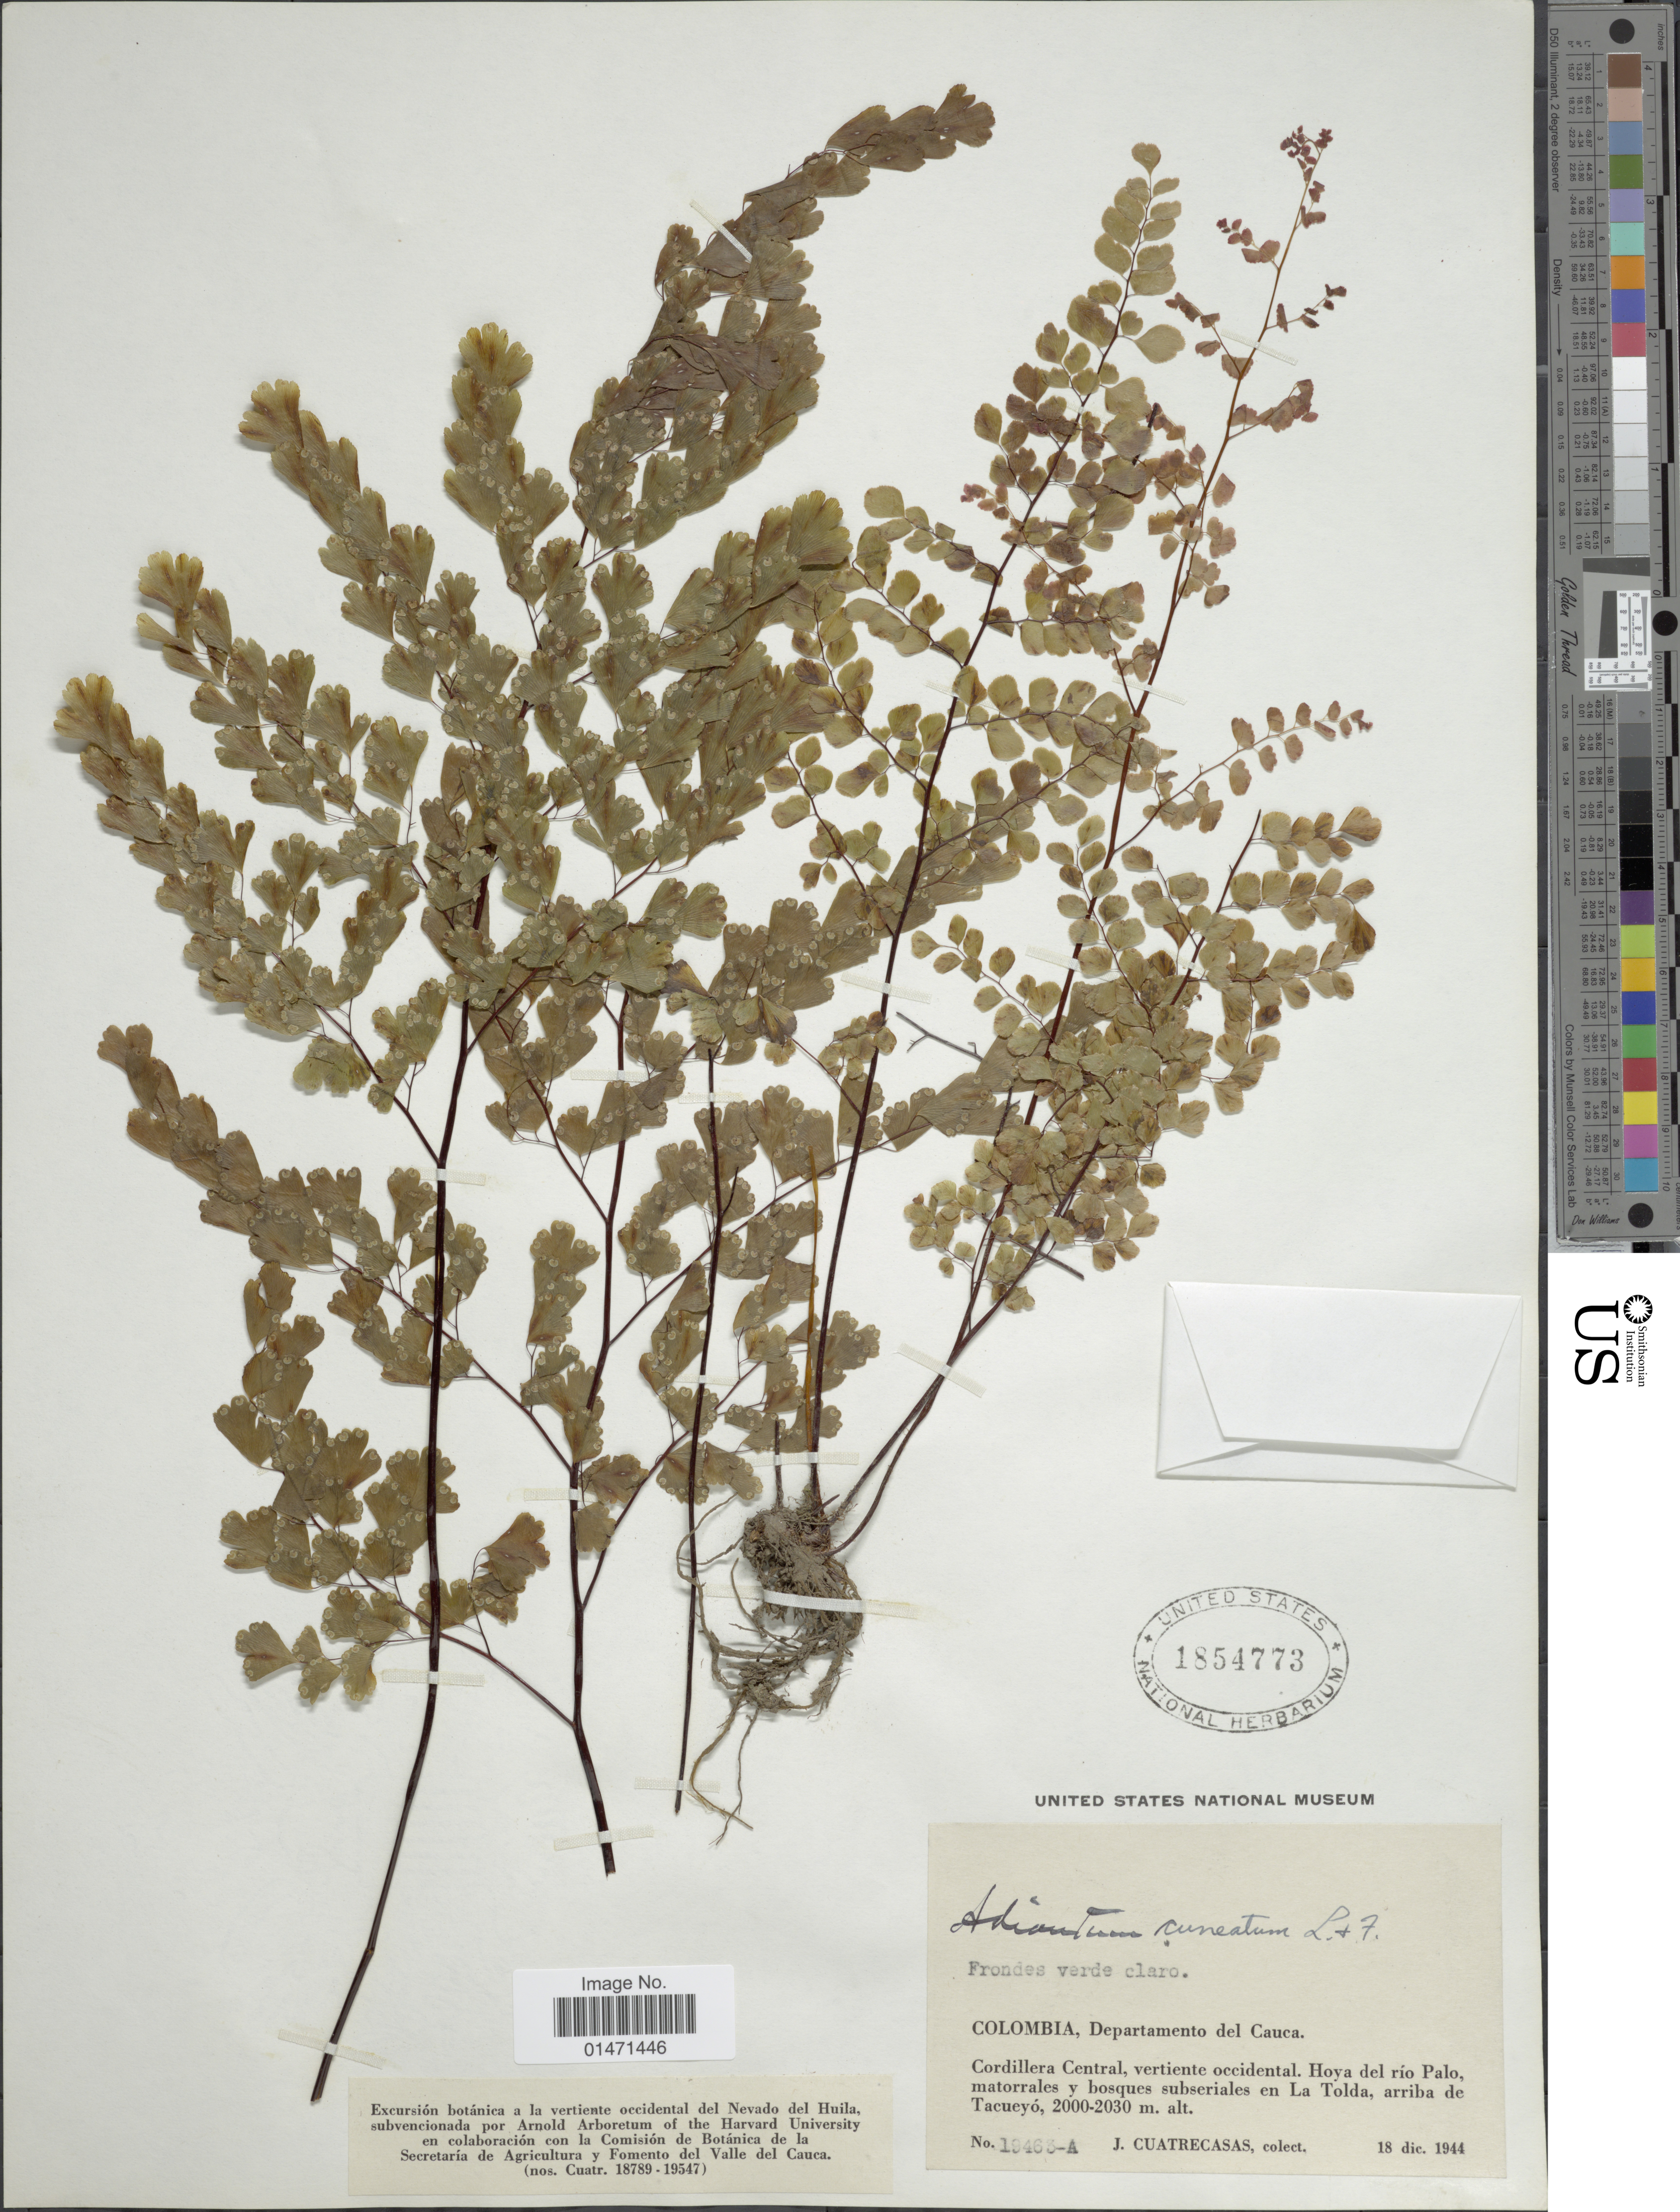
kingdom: Plantae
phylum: Tracheophyta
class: Polypodiopsida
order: Polypodiales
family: Pteridaceae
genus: Adiantum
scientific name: Adiantum raddianum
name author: C. Presl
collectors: J. Cuatrecasas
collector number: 19463-A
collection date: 1944-12-18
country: Colombia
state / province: Cauca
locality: Colombia, Departamento del Cauca, Cordillera Central, vertiente occidental, Hoya del rio Palo, matorrales y bosques subseriales en La Tolda, arriba de Tacueyó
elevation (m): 2000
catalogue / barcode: US 1854773